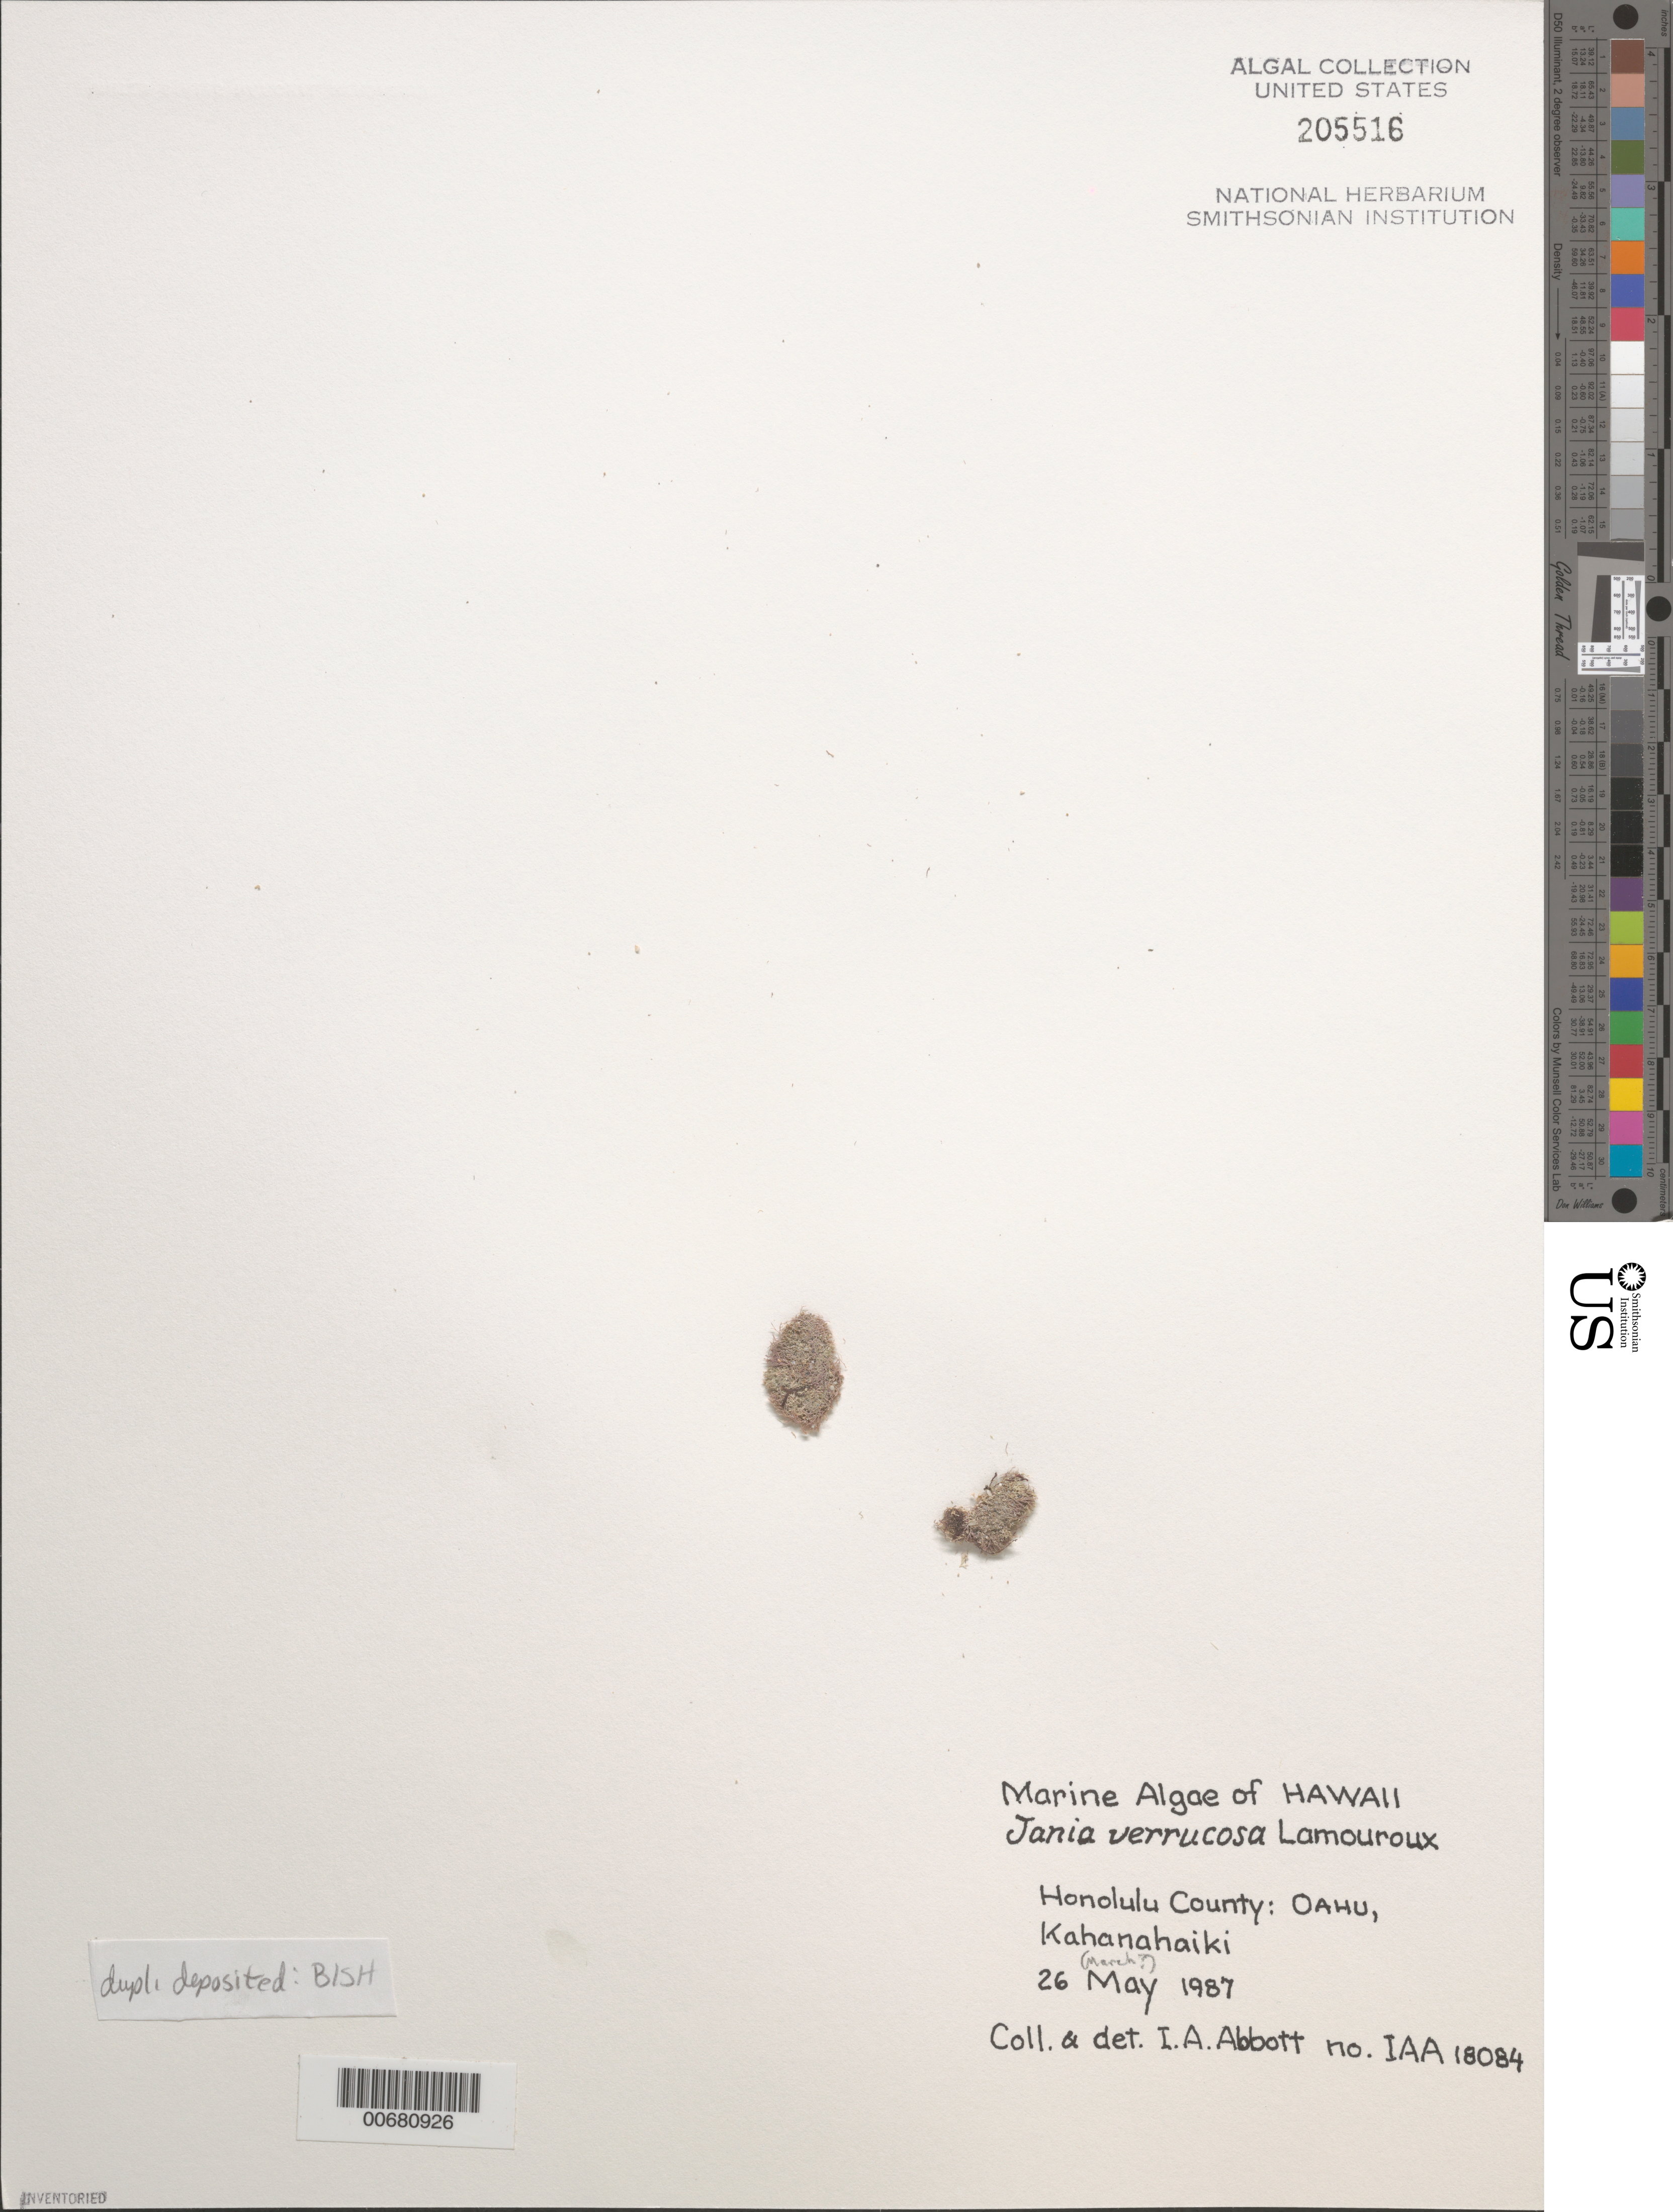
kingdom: Plantae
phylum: Rhodophyta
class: Florideophyceae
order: Corallinales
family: Corallinaceae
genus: Jania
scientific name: Jania verrucosa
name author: J.V.Lamouroux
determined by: Abbott, Isabella A.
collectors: I. A. Abbott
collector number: IAA 18084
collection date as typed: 26 May 1987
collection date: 1987-05-26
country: United States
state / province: Hawaii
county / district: Honolulu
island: Oahu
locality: Kahanahaiki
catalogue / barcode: US 205516